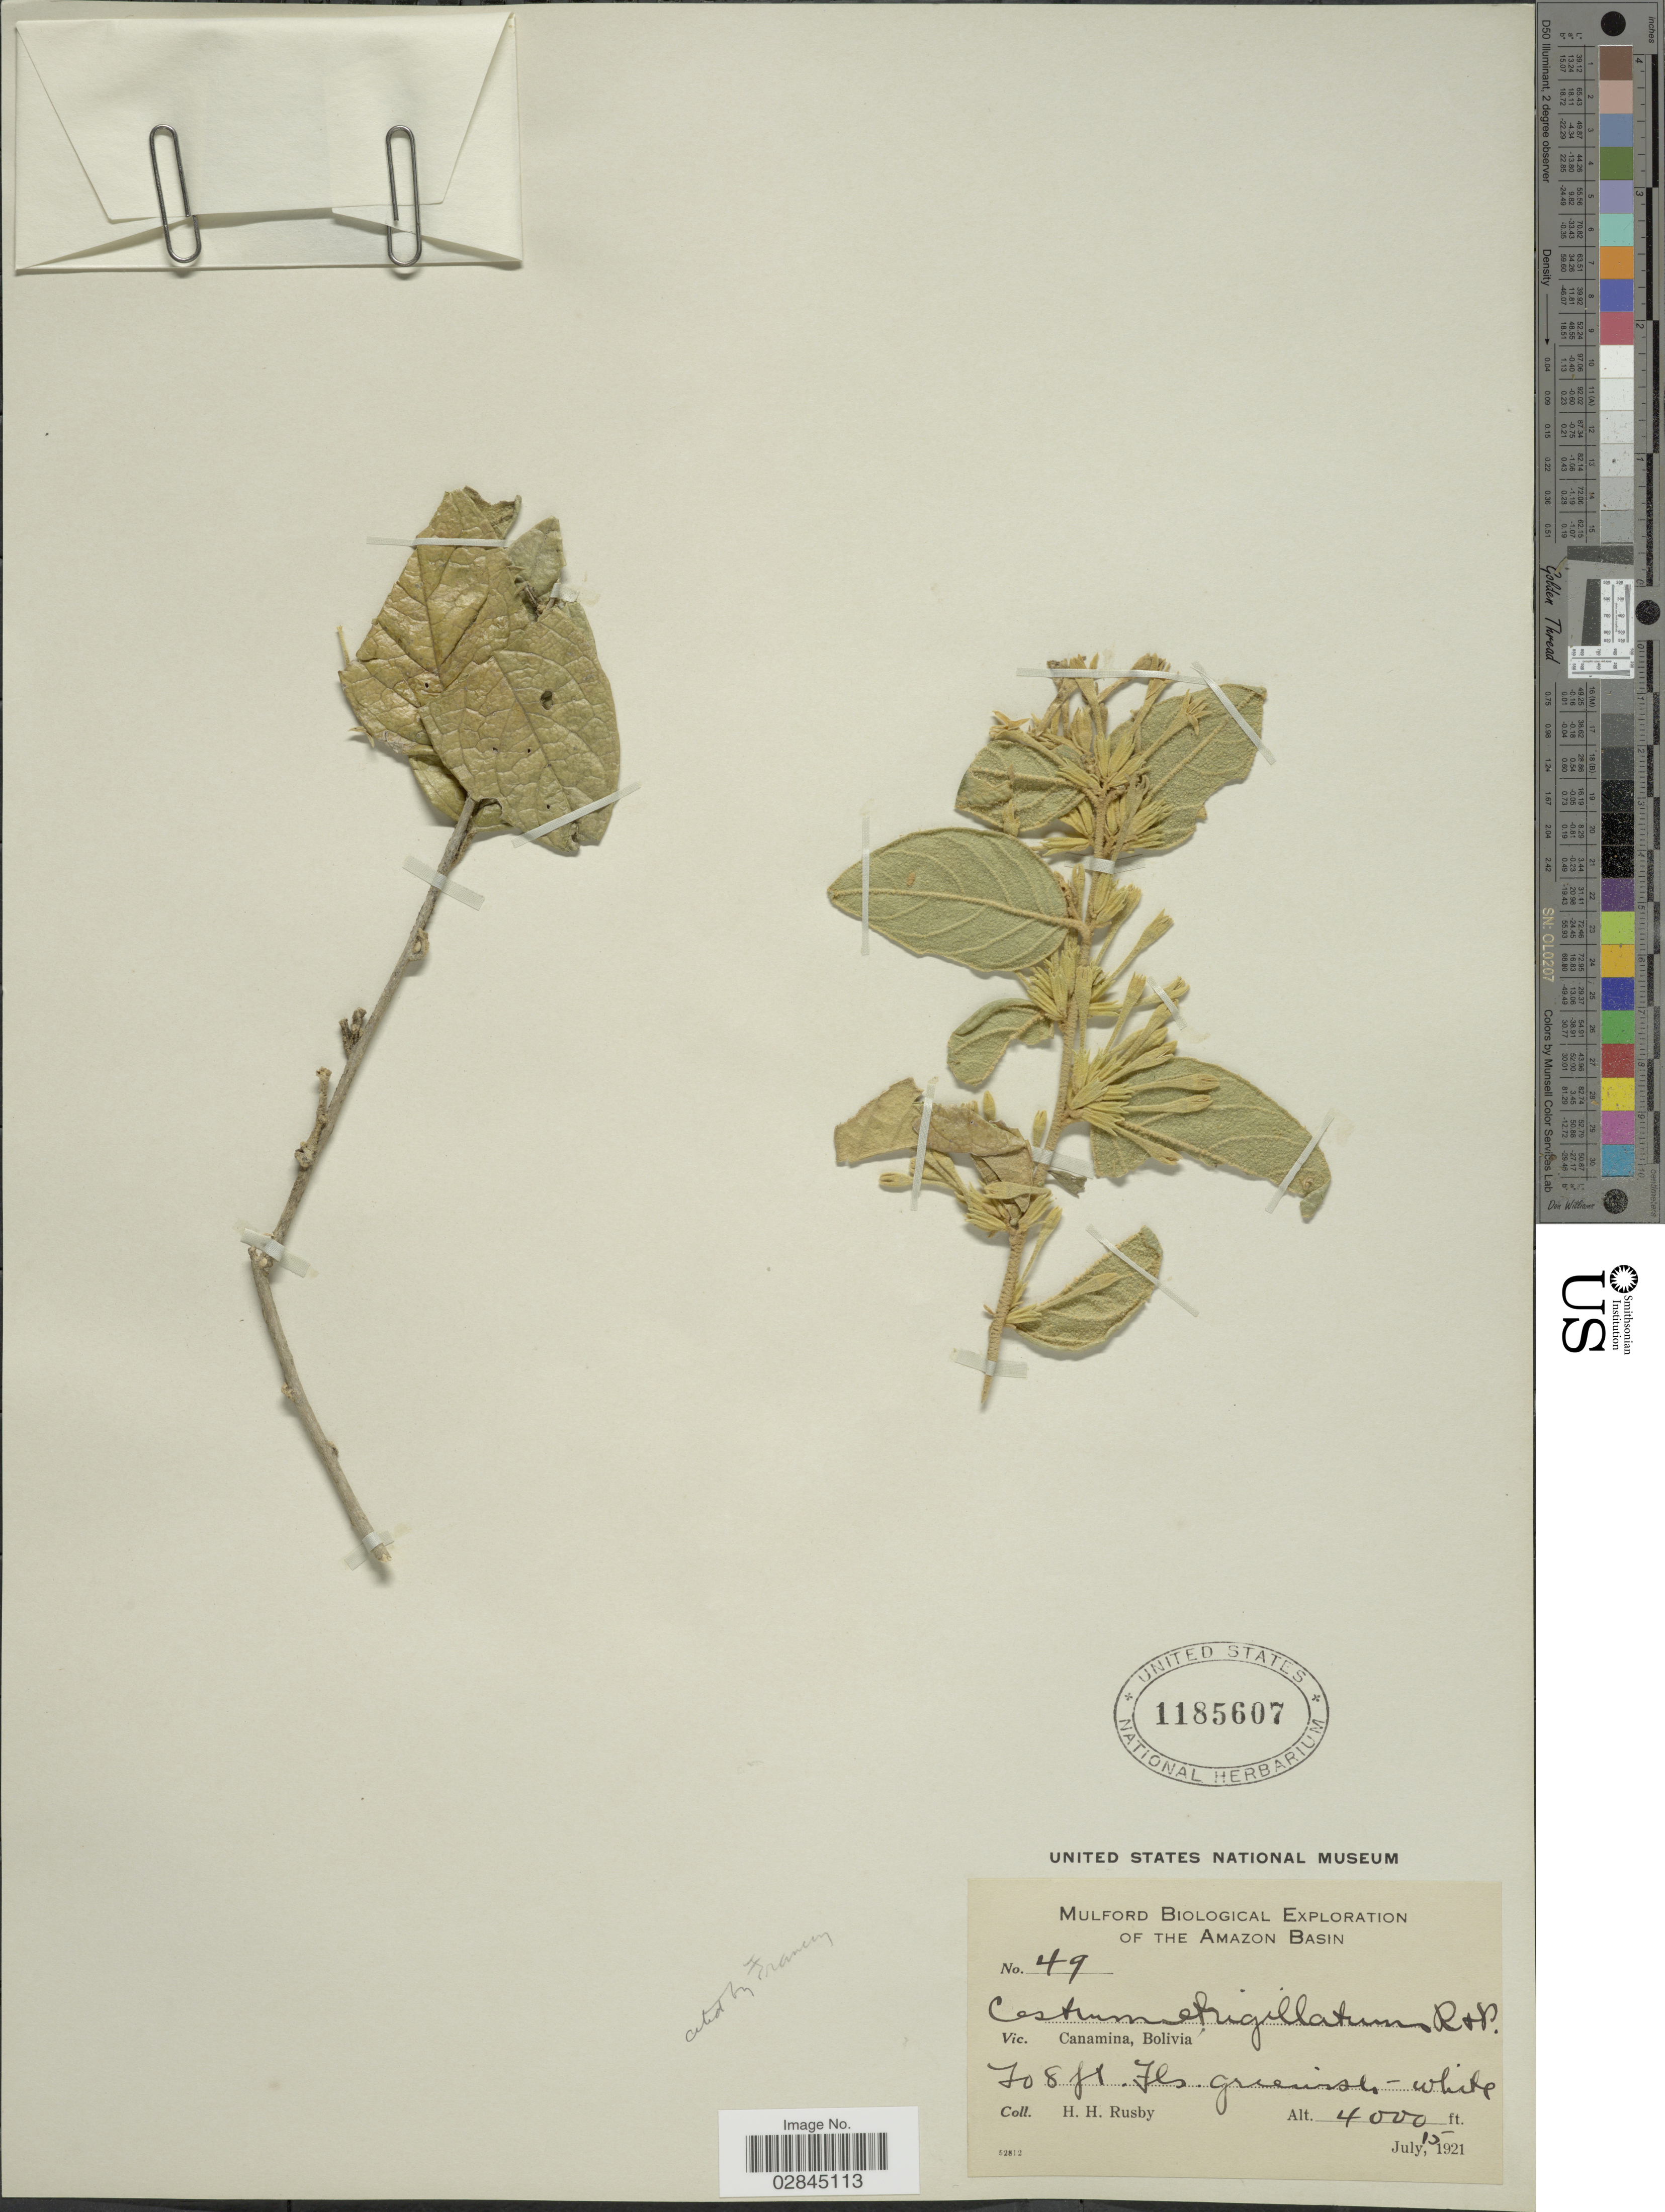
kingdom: Plantae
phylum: Tracheophyta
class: Magnoliopsida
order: Solanales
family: Solanaceae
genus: Cestrum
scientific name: Cestrum strigilatum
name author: Ruiz & Pav.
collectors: H. H. Rusby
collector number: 49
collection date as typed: July 15, 1921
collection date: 1921-07-15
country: Bolivia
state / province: La Paz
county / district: Inquisivi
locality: Cañamina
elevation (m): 1219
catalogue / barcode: US 1185607